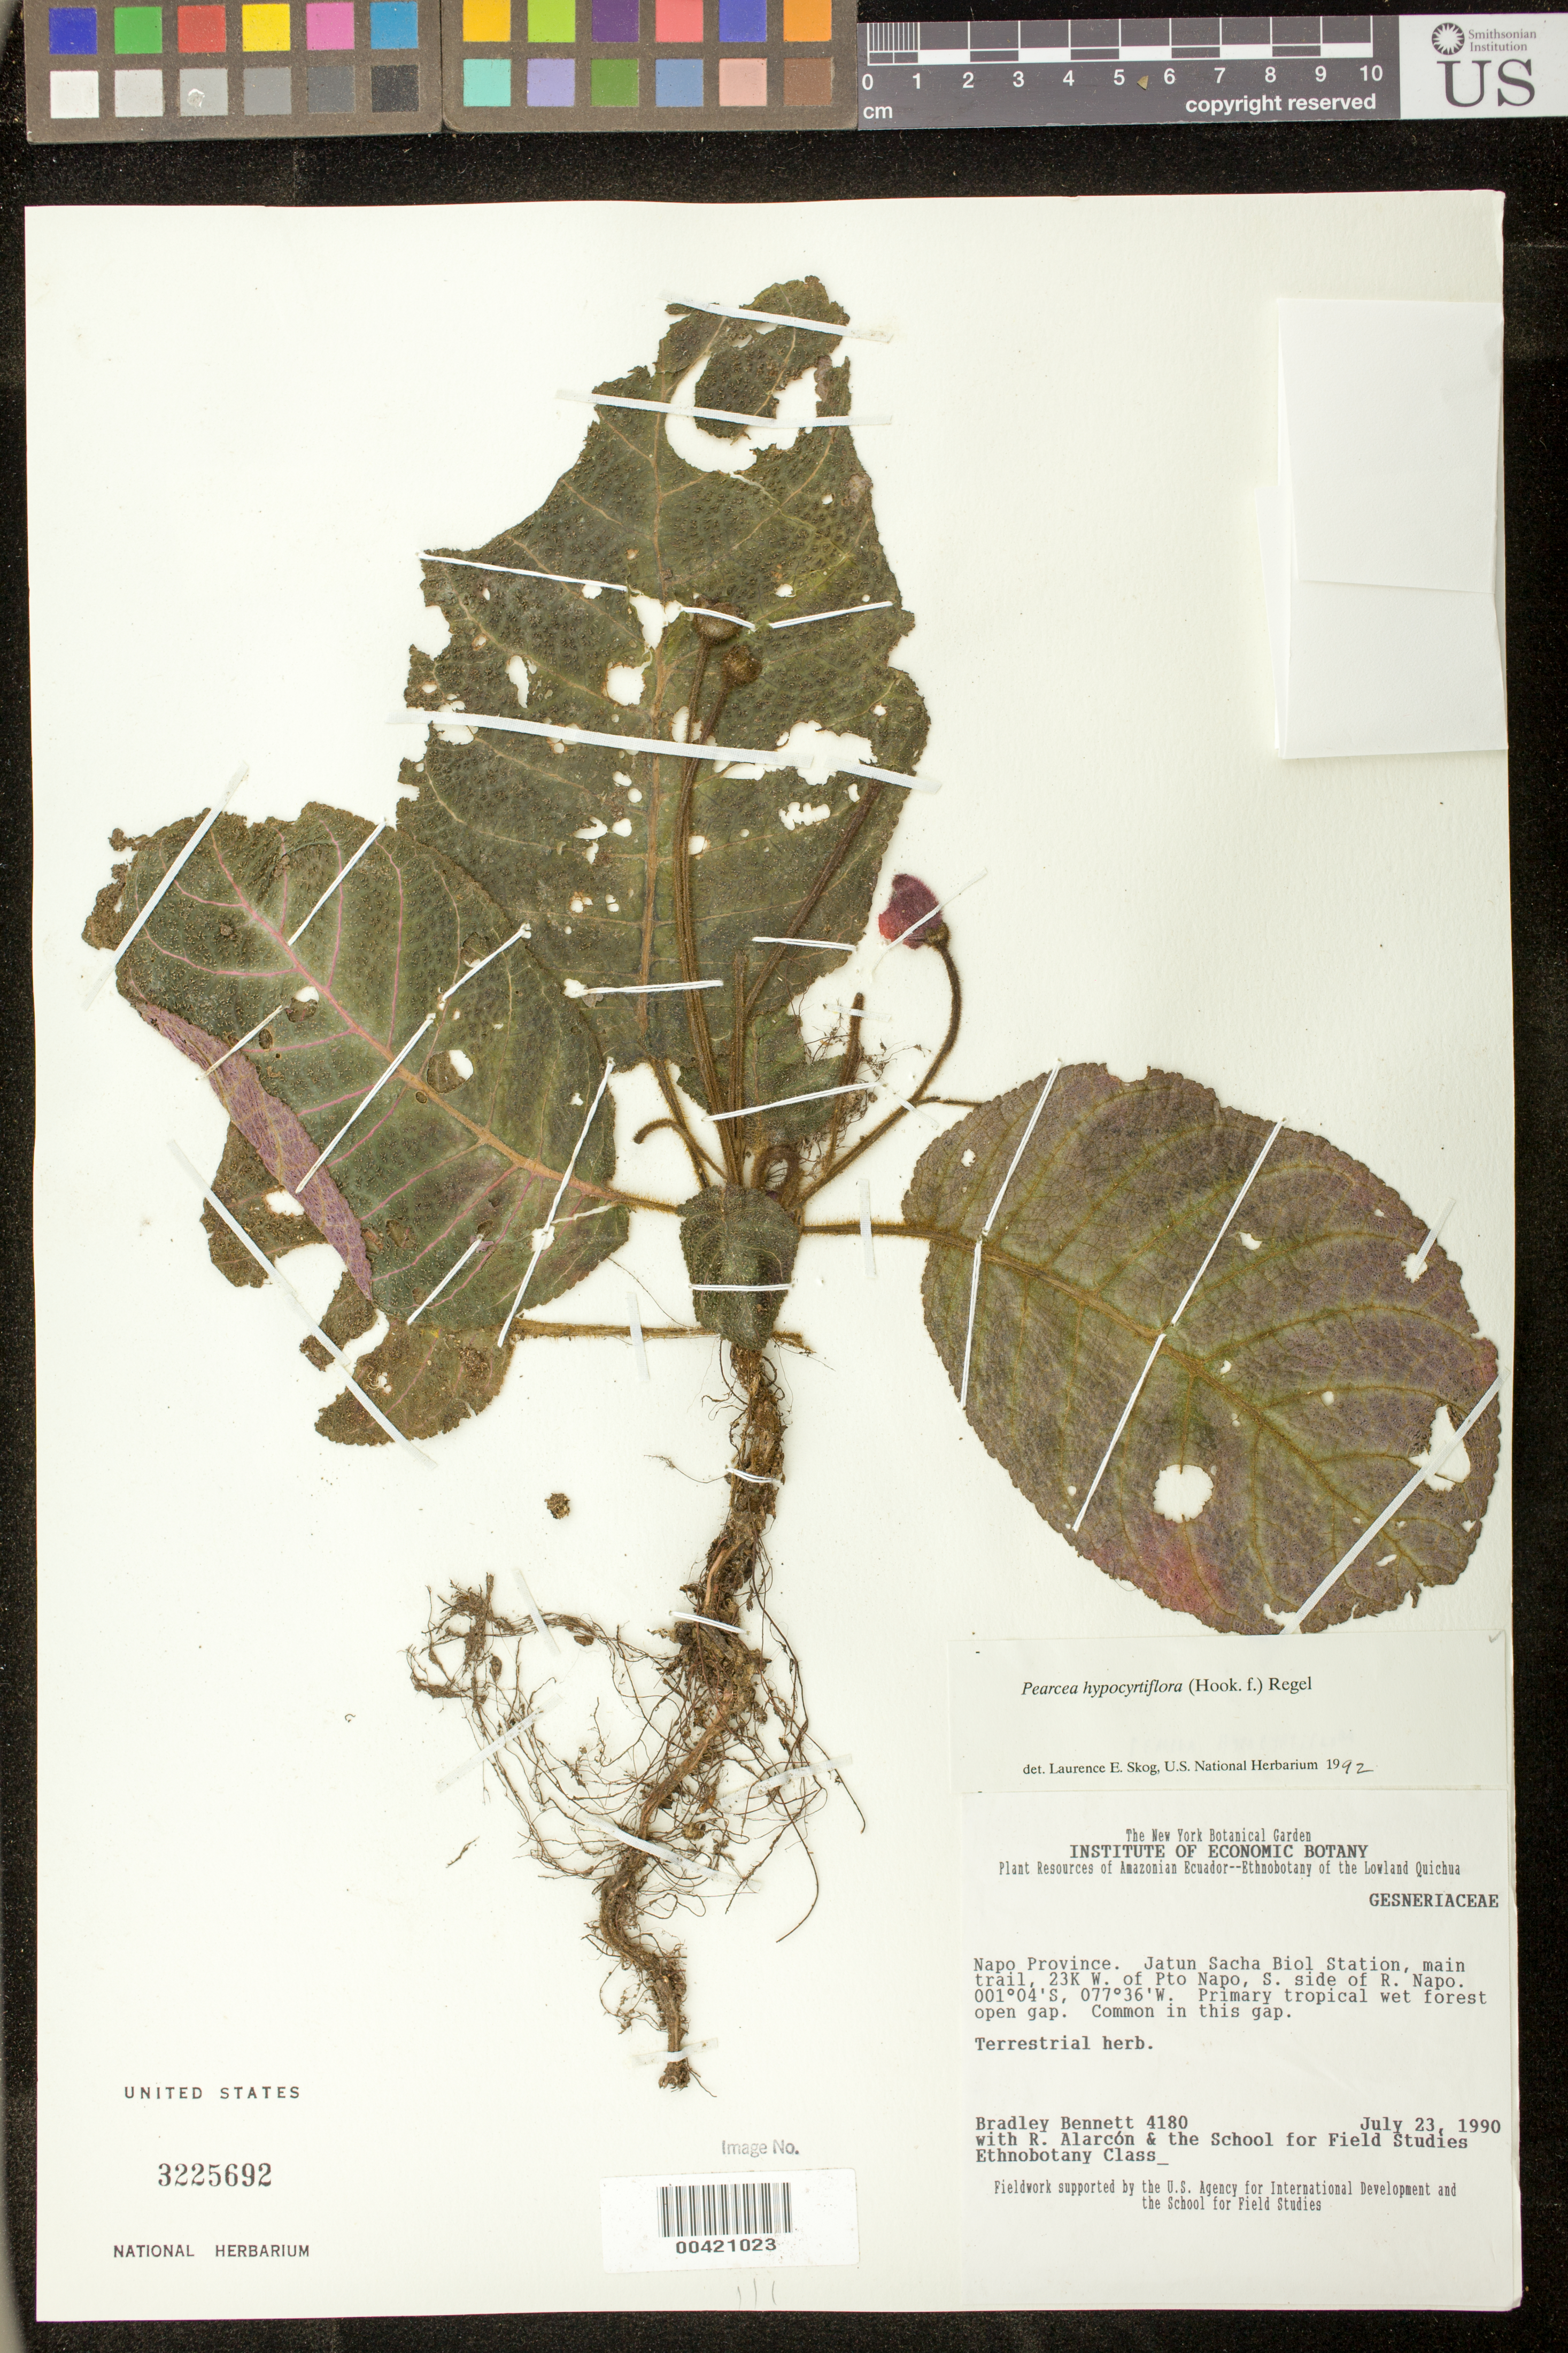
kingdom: Plantae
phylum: Tracheophyta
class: Magnoliopsida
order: Lamiales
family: Gesneriaceae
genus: Pearcea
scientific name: Pearcea hypocyrtiflora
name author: (Hook. f.) Regel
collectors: B. Bennett, R. Alarcon & Ethnobotany class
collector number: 4180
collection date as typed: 23 Jul 1990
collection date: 1990-07-23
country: Ecuador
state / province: Napo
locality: Jatun Sacha Biol Station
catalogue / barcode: US 3225692